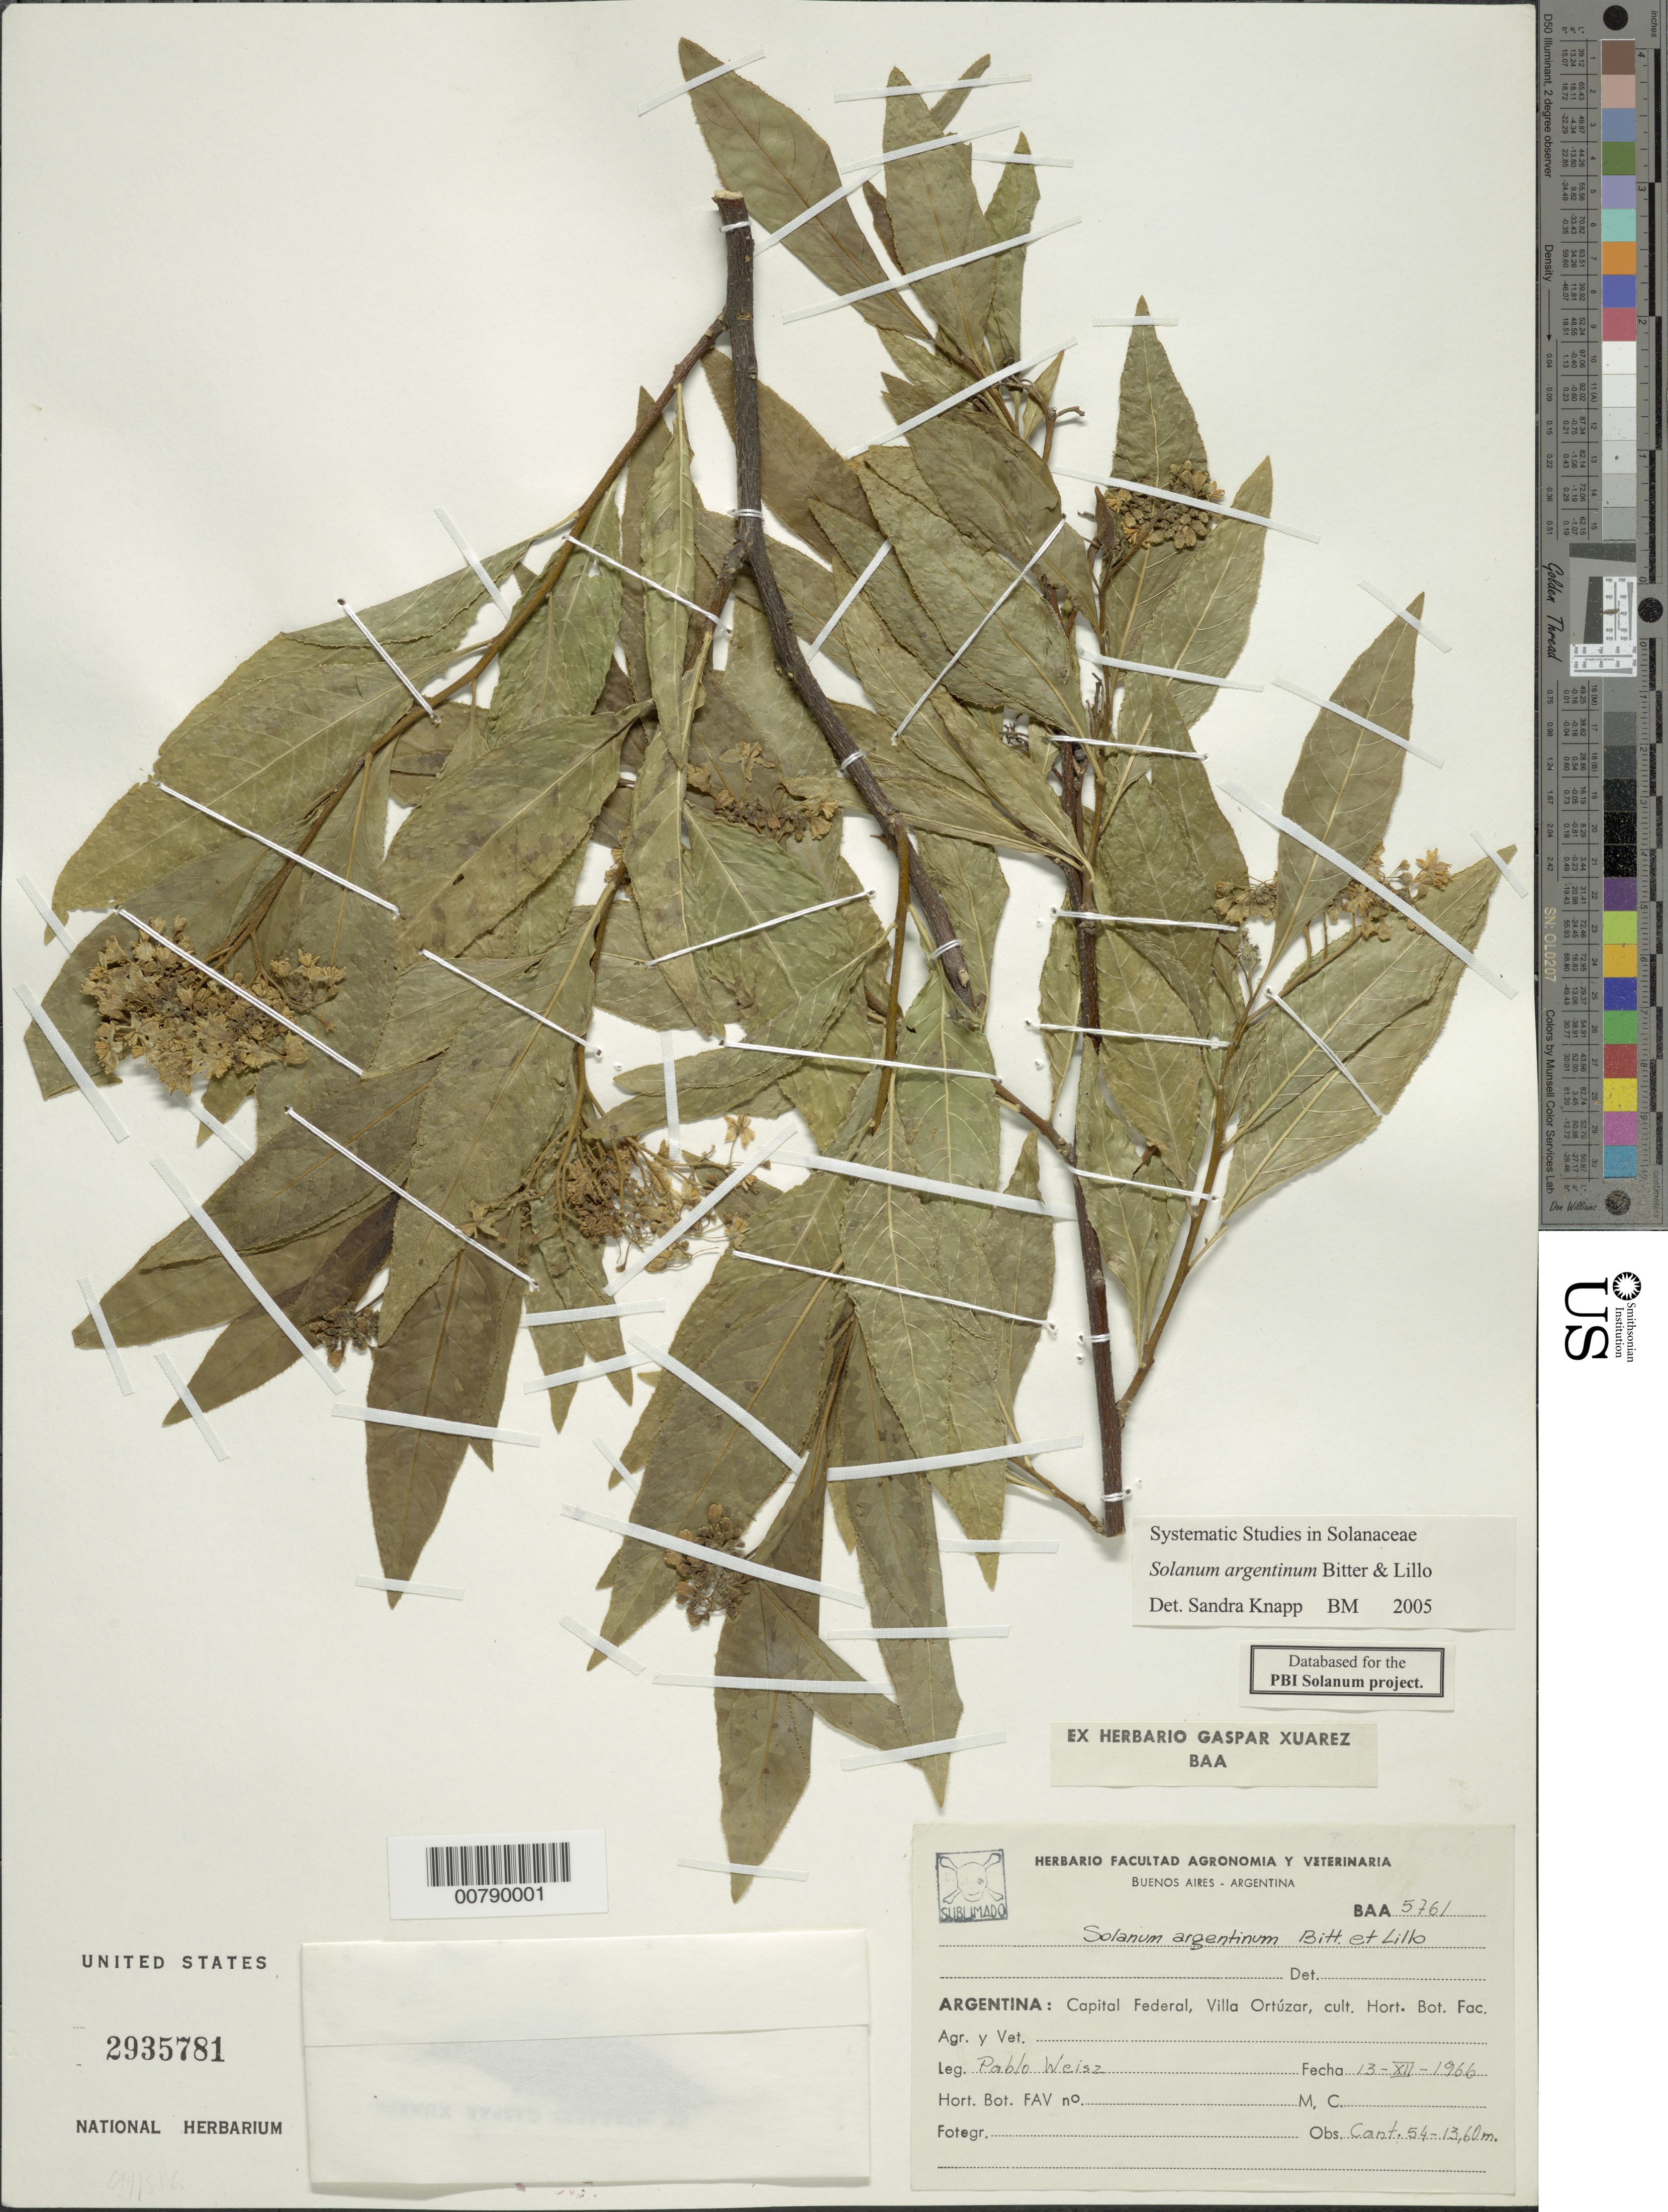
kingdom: Plantae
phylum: Tracheophyta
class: Magnoliopsida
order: Solanales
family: Solanaceae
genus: Solanum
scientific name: Solanum argentinum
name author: Bitter & Lillo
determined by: Knapp, S. D.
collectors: P. Weisz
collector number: BAA 5761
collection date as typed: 13 Dec 1966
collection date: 1966-12-13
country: Argentina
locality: Capital Federal, Villa Ortúzar, cult. Hort. Bot. Fac. Agr. y Vet.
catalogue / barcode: US 2935781